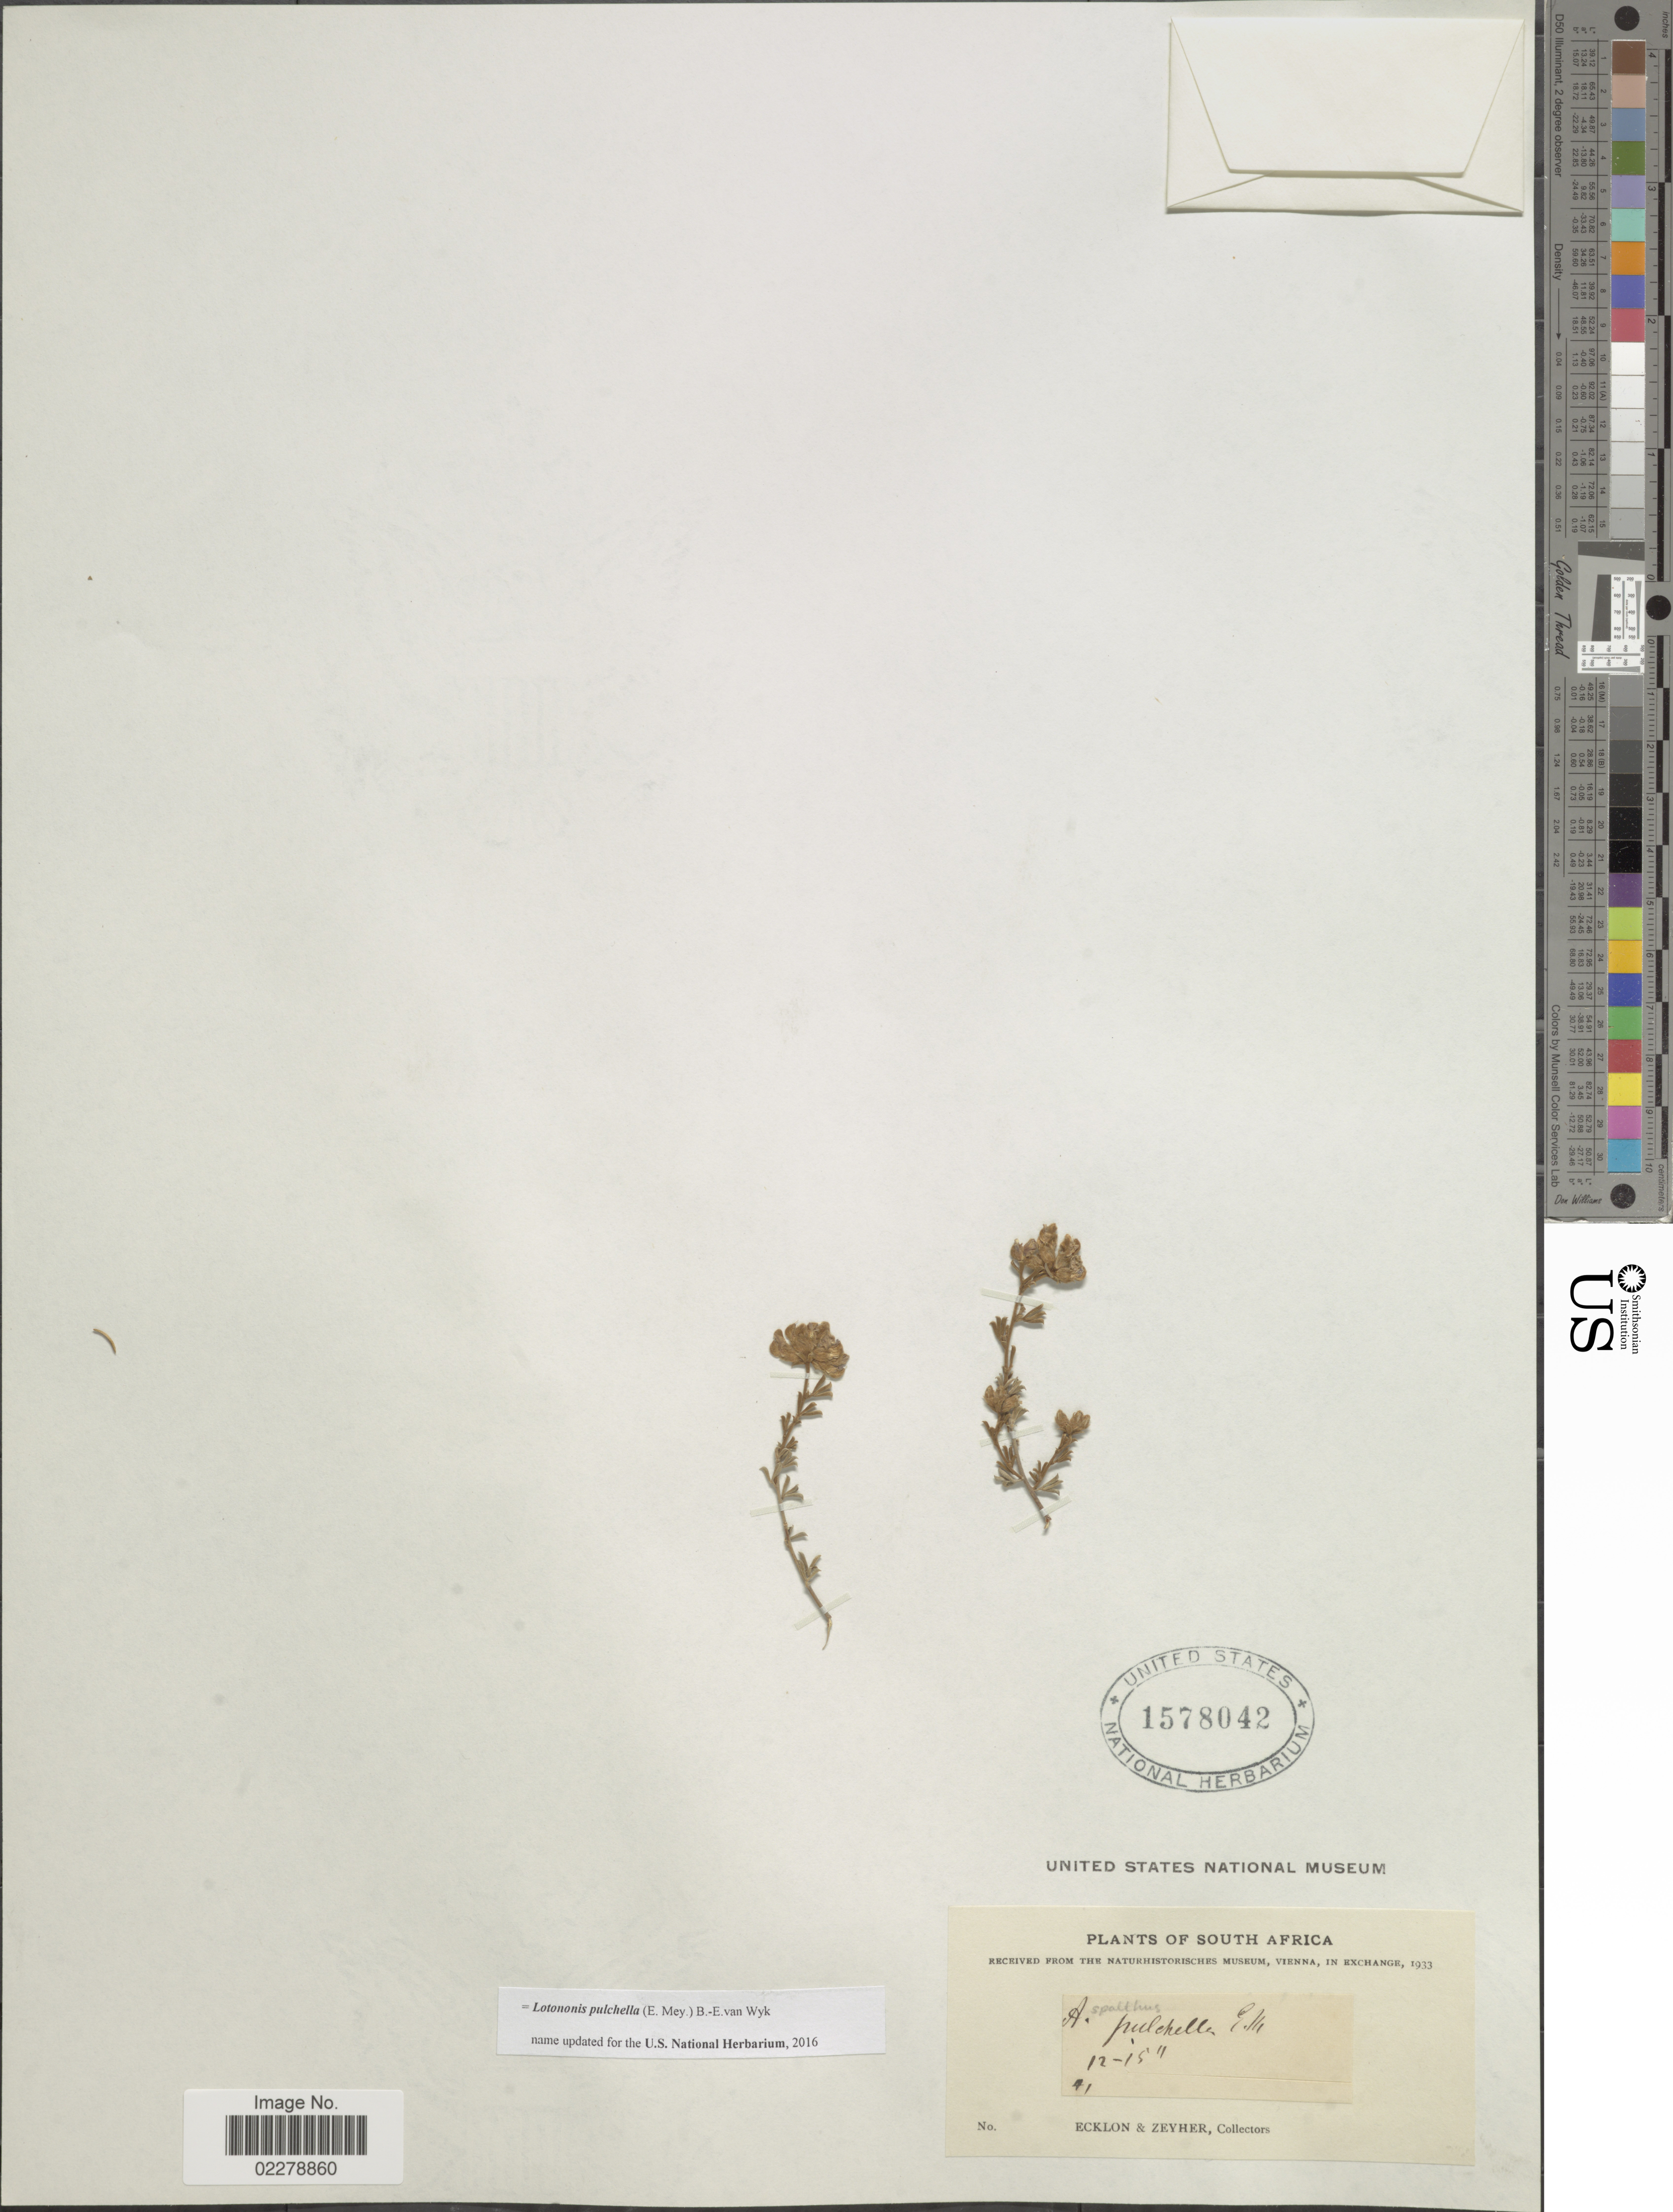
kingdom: Plantae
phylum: Tracheophyta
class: Magnoliopsida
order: Fabales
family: Fabaceae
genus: Lotononis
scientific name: Lotononis pulchella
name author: (E. Mey.) B.-E. van Wyk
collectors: -. Ecklon & -. Zeyher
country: South Africa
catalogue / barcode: US 1578042